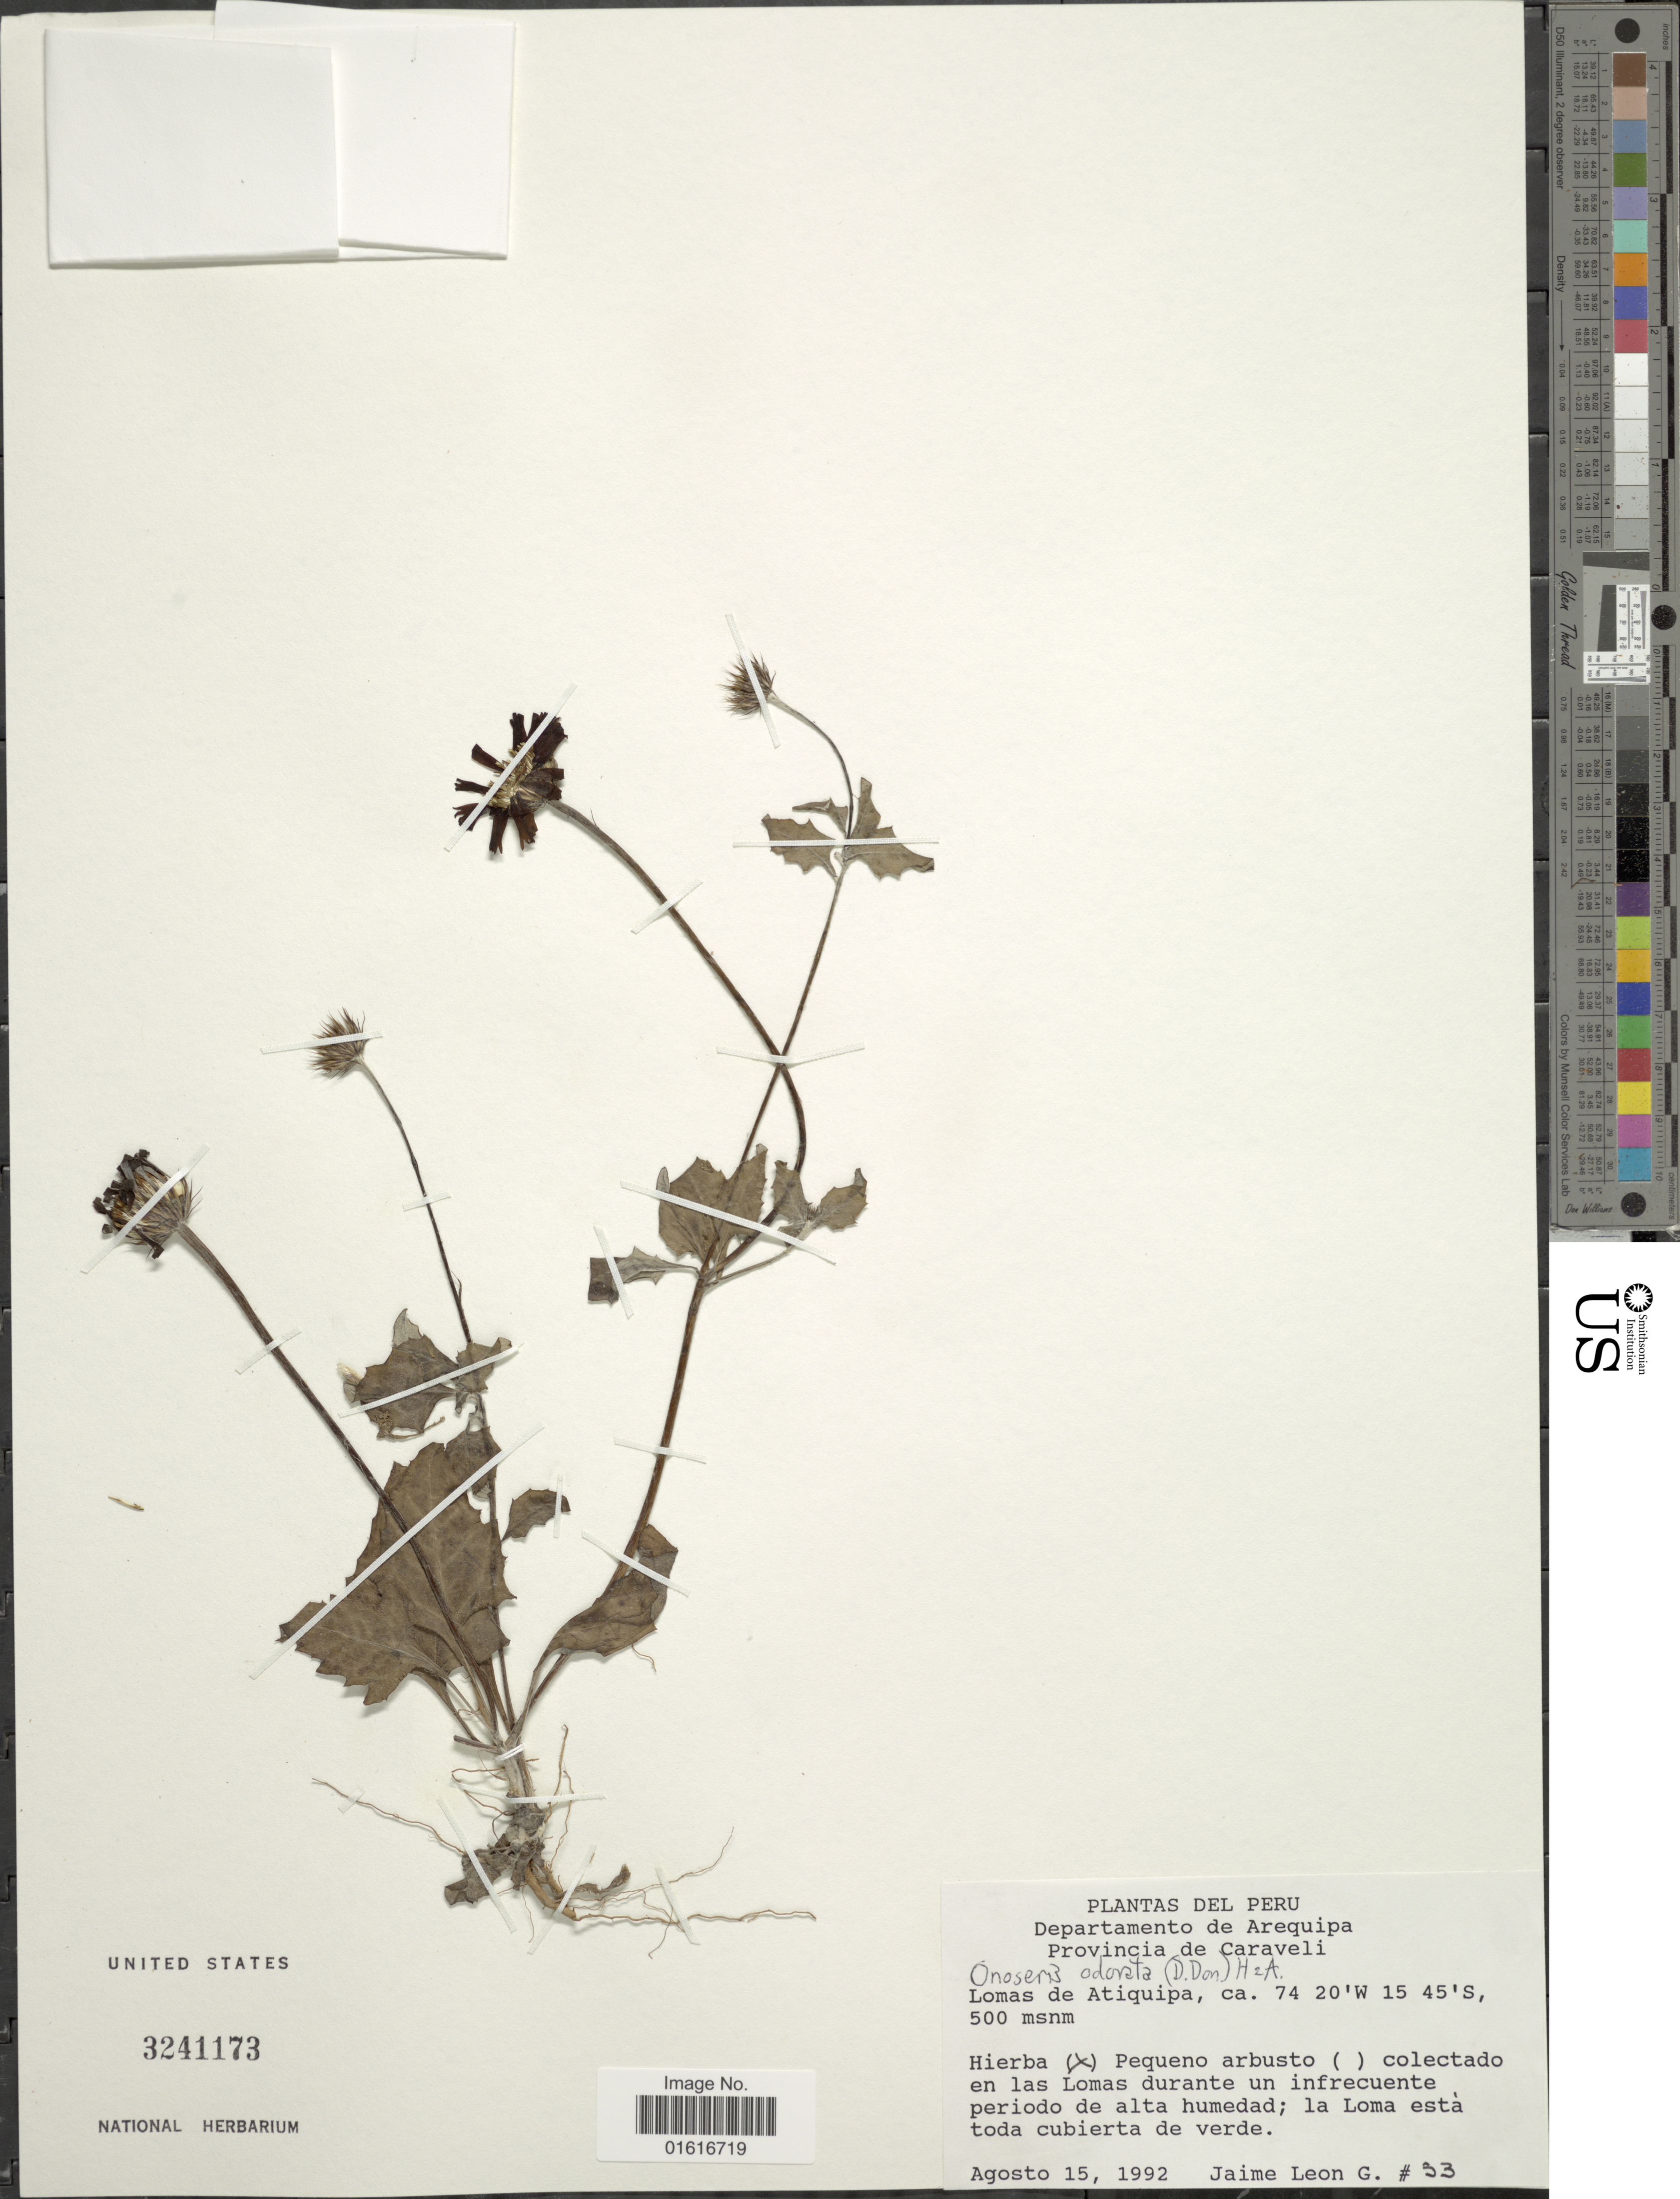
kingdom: Plantae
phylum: Tracheophyta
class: Magnoliopsida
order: Asterales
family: Asteraceae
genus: Onoseris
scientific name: Onoseris odorata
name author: (D. Don) Hook. & Arn.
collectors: J. Leon G.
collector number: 33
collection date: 1992-08-15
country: Peru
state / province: Arequipa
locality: Provincia de Caraveli, Lomas de Atiquipa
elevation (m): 500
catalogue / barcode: US 3241173